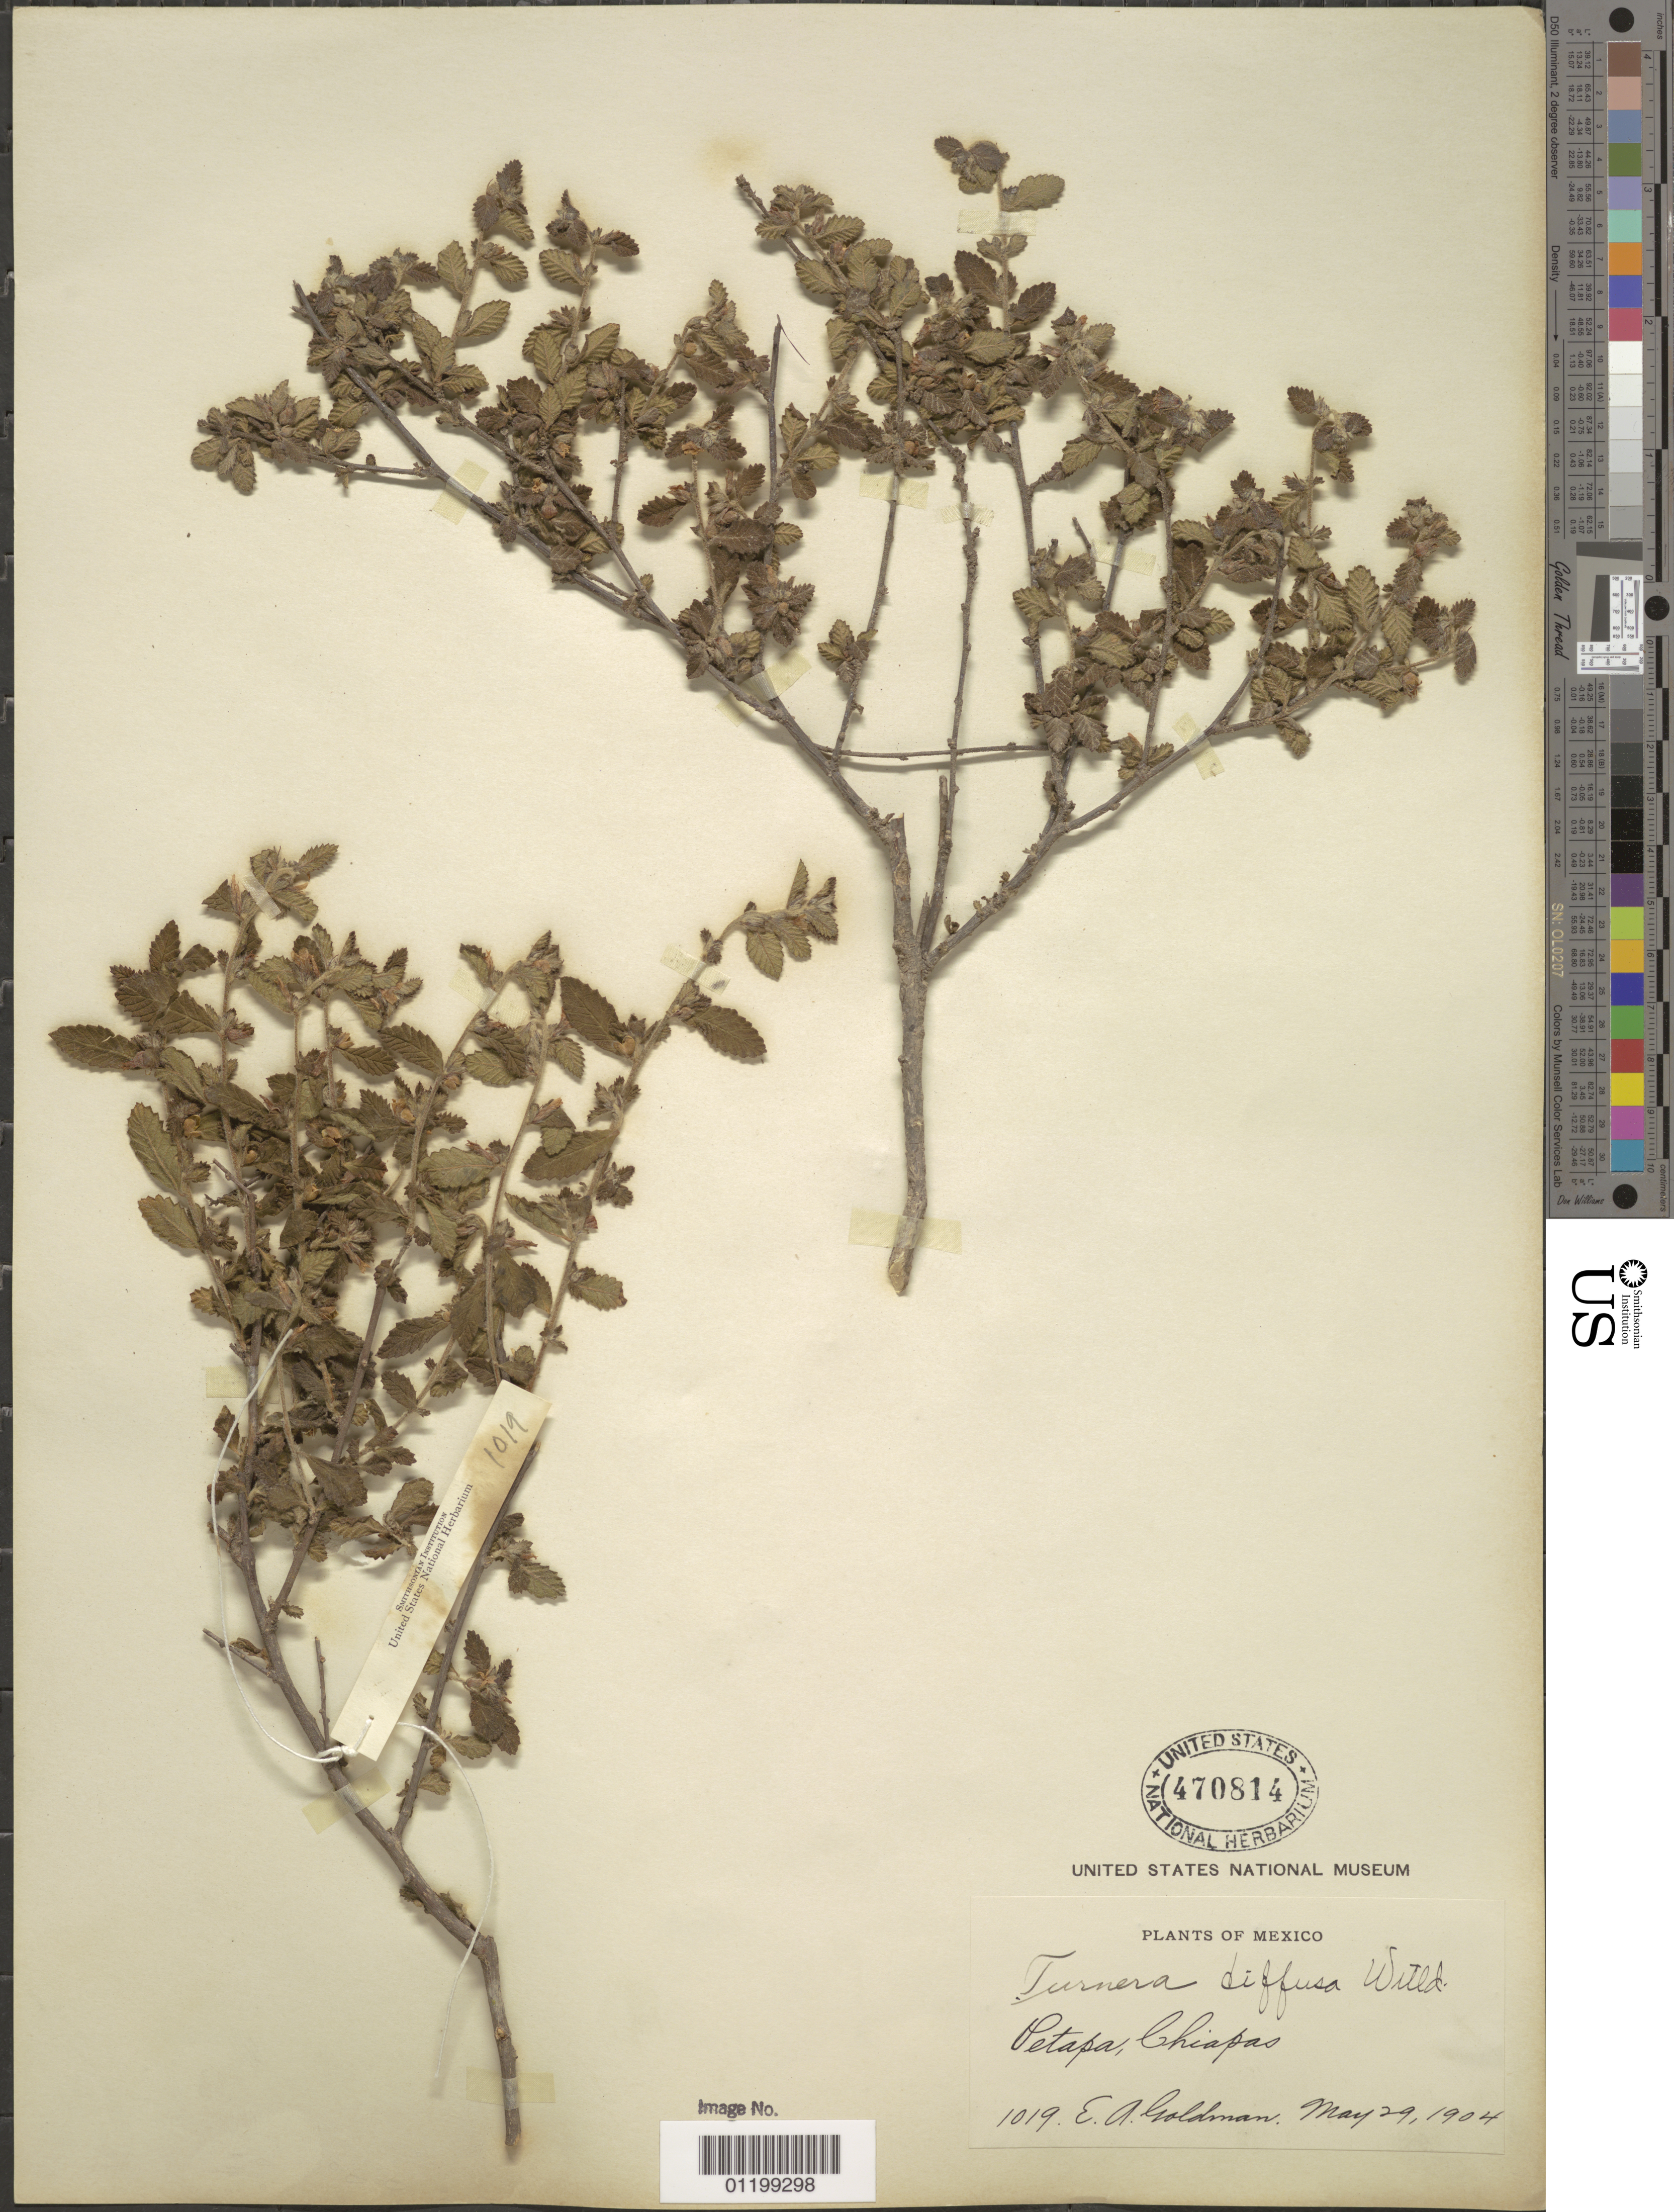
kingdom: Plantae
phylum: Tracheophyta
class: Magnoliopsida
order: Malpighiales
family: Turneraceae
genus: Turnera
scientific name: Turnera diffusa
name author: Willd. ex Schult.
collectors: E. A. Goldman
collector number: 1019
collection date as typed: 29 May 1904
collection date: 1904-05-29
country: Mexico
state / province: Chiapas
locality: Petapa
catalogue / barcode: US 470814